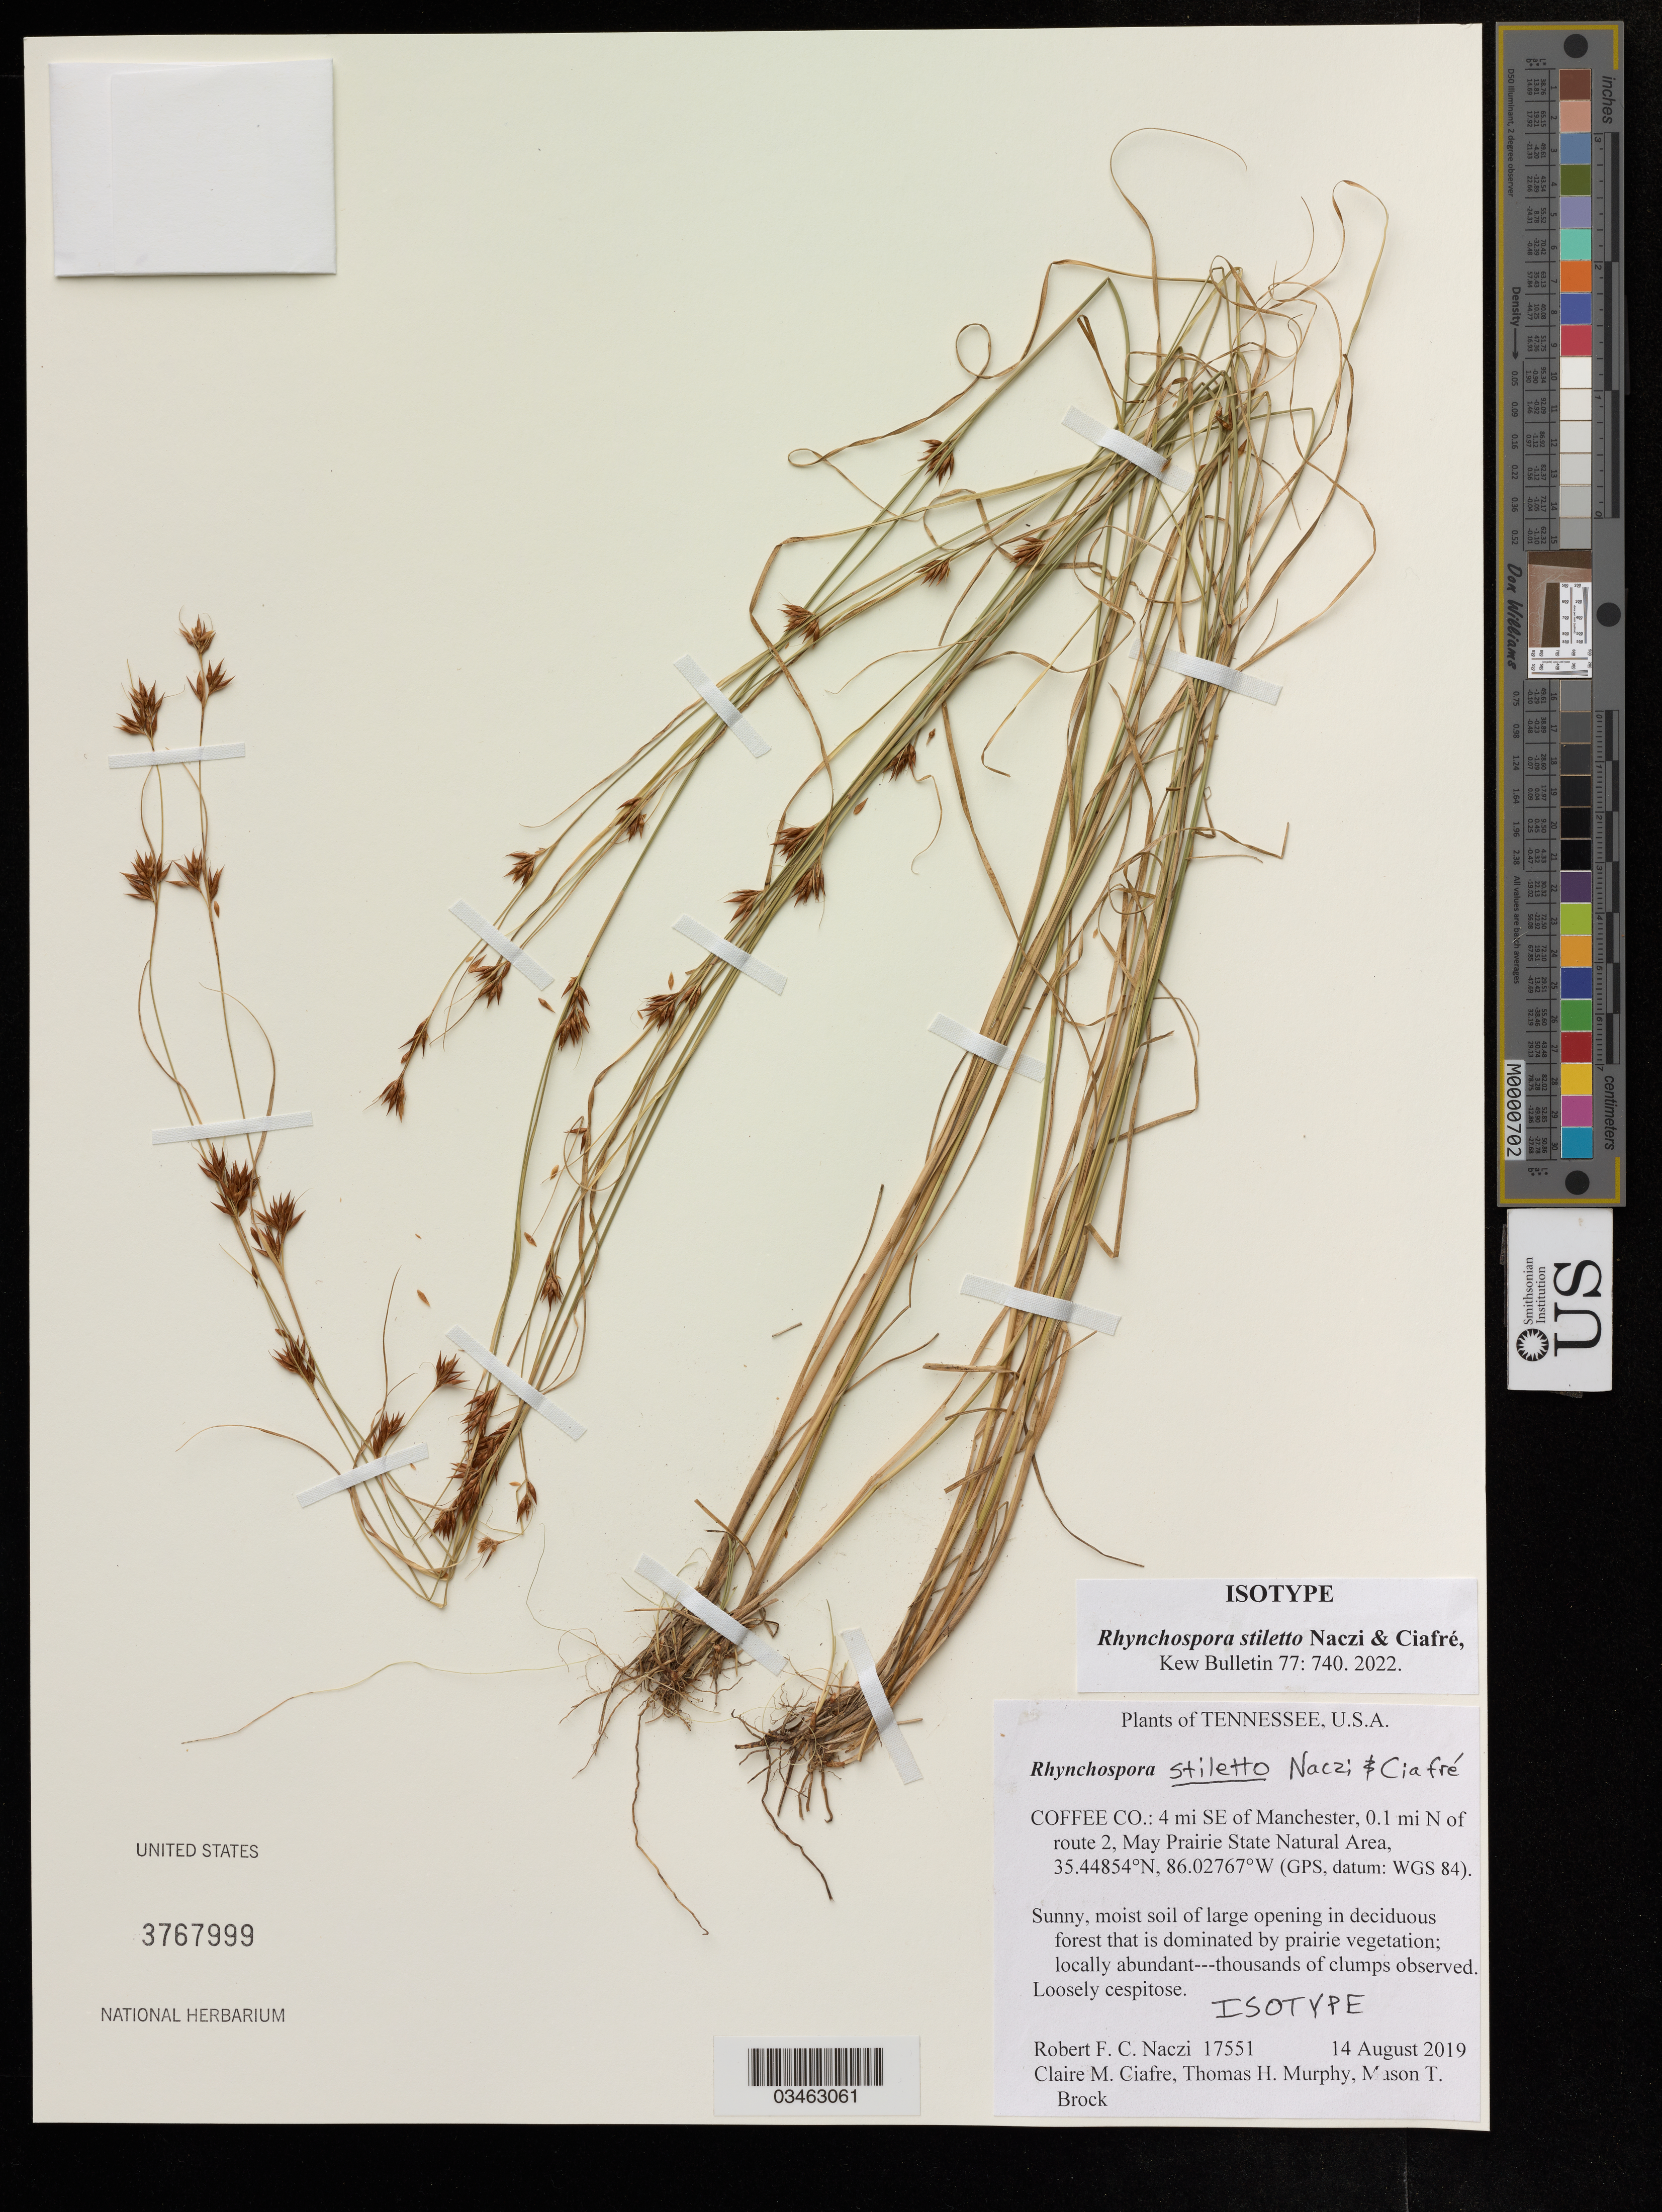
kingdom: Plantae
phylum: Tracheophyta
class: Liliopsida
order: Poales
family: Cyperaceae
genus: Rhynchospora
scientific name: Rhynchospora stiletto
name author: Naczi & Ciafré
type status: Isotype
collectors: R. F. C. Naczi, C. M. Ciafré, T. Murphy & M. Brock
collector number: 17551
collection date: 2019-08-14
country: United States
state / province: Tennessee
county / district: Coffee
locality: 4 mi SE of Manchester, 0.1 mi N of route 2, May Prairie State Natural Area.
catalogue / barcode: US 3767999